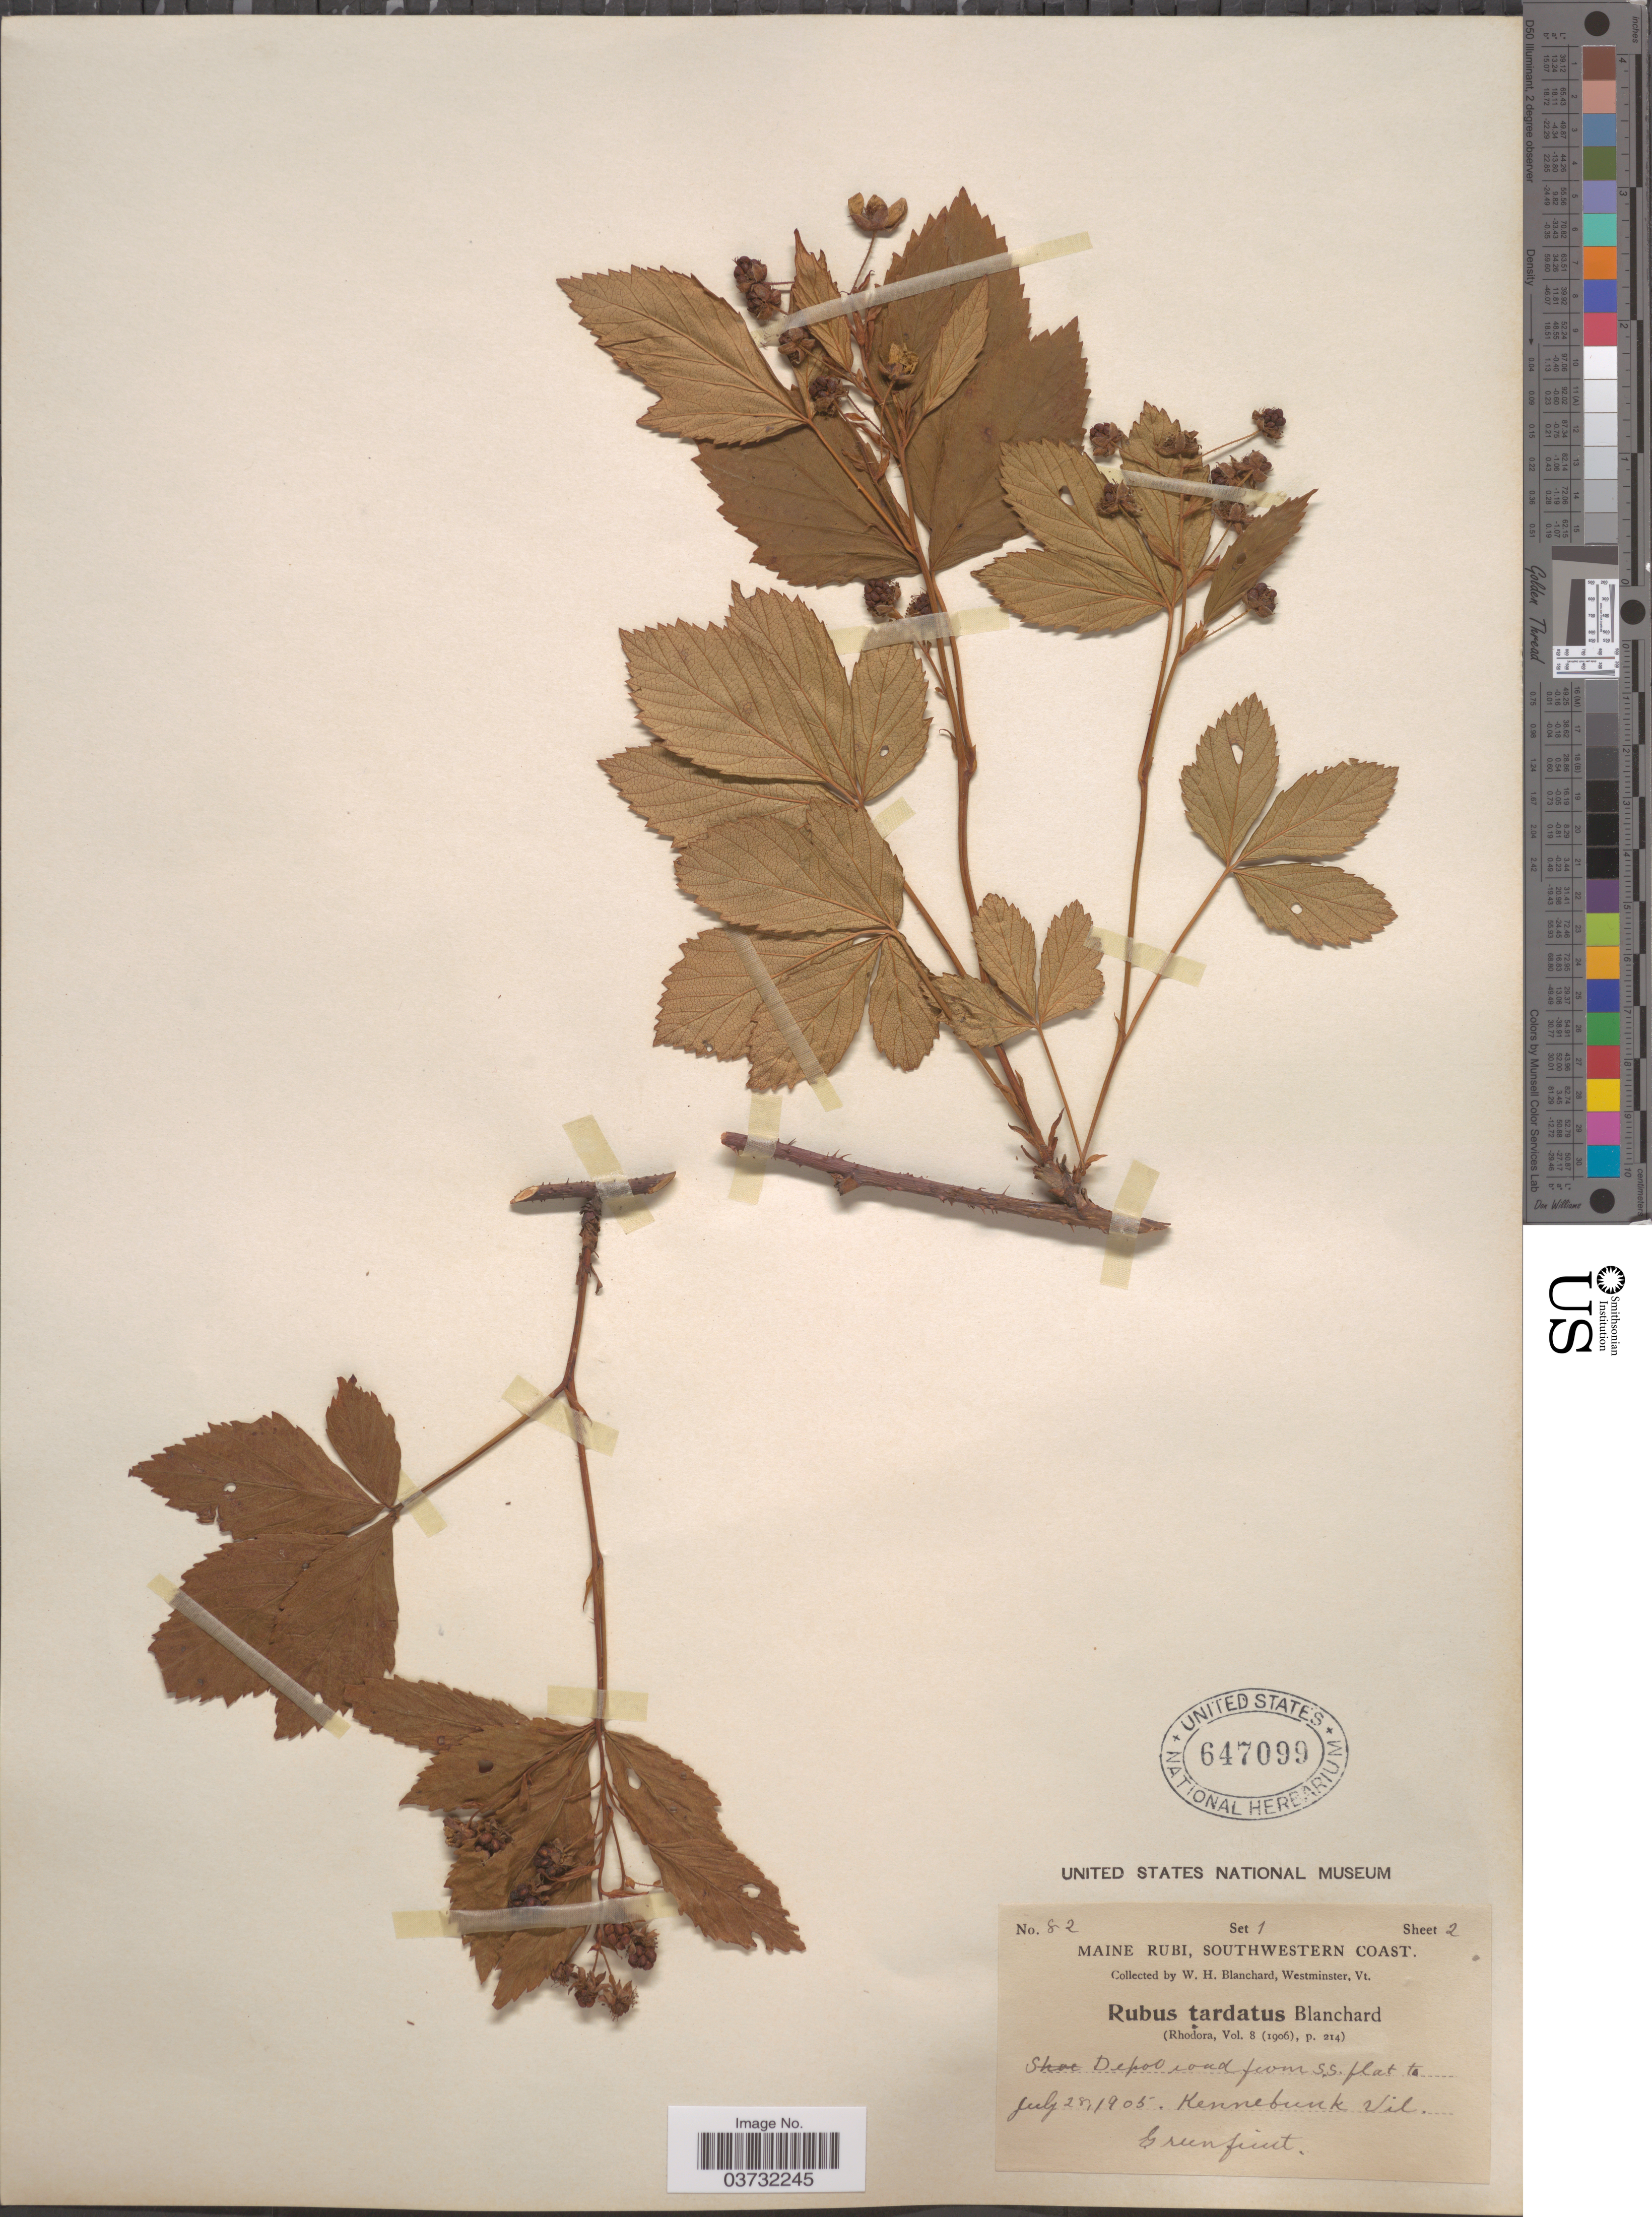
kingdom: Plantae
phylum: Tracheophyta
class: Magnoliopsida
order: Rosales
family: Rosaceae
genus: Rubus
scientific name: Rubus tardatus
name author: Blanch.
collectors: W. H. Blanchard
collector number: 82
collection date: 1905-07-28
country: United States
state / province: Maine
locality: Southwestern Coast. Depot road from S. S. flat to Kennebunk Vil.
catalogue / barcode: US 647099